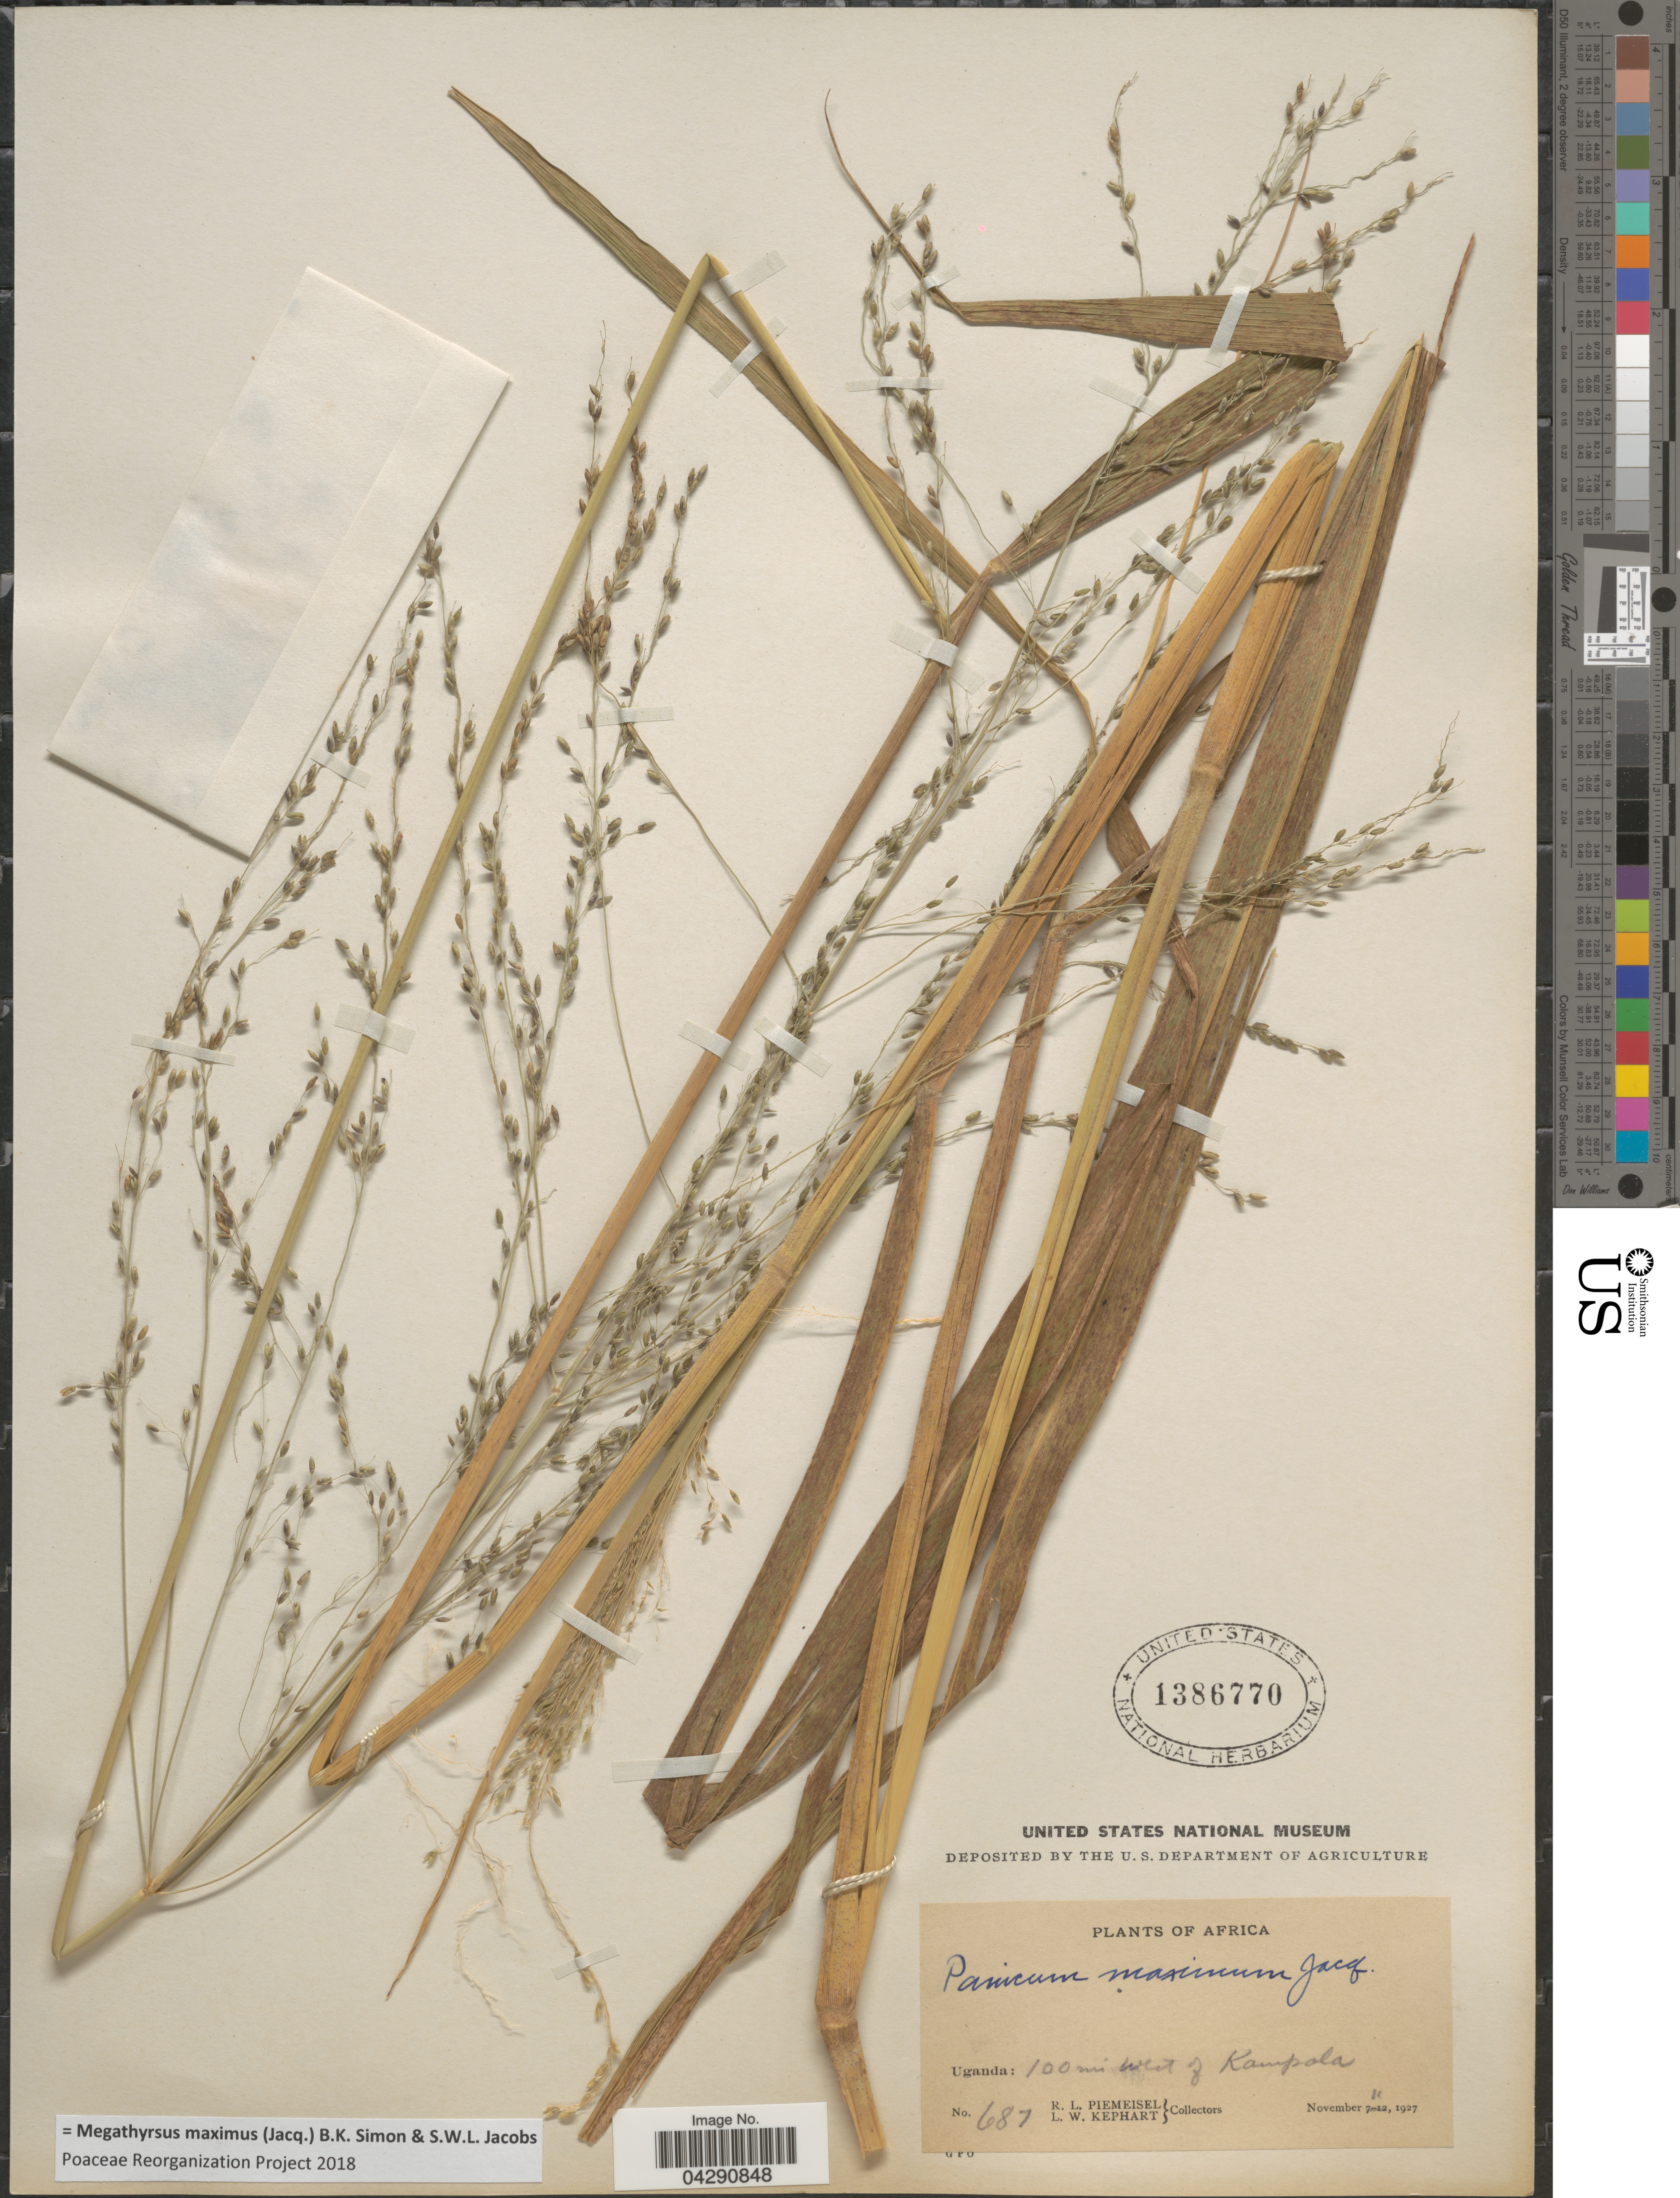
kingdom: Plantae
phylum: Tracheophyta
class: Liliopsida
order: Poales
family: Poaceae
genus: Megathyrsus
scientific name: Megathyrsus maximus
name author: (Jacq.) B.K. Simon & S.W.L. Jacobs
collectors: R. L. Piemeisel & L. W. Kephart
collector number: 687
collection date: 1927-11-11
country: Uganda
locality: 100 mi west of Kampala.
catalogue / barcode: US 1386770